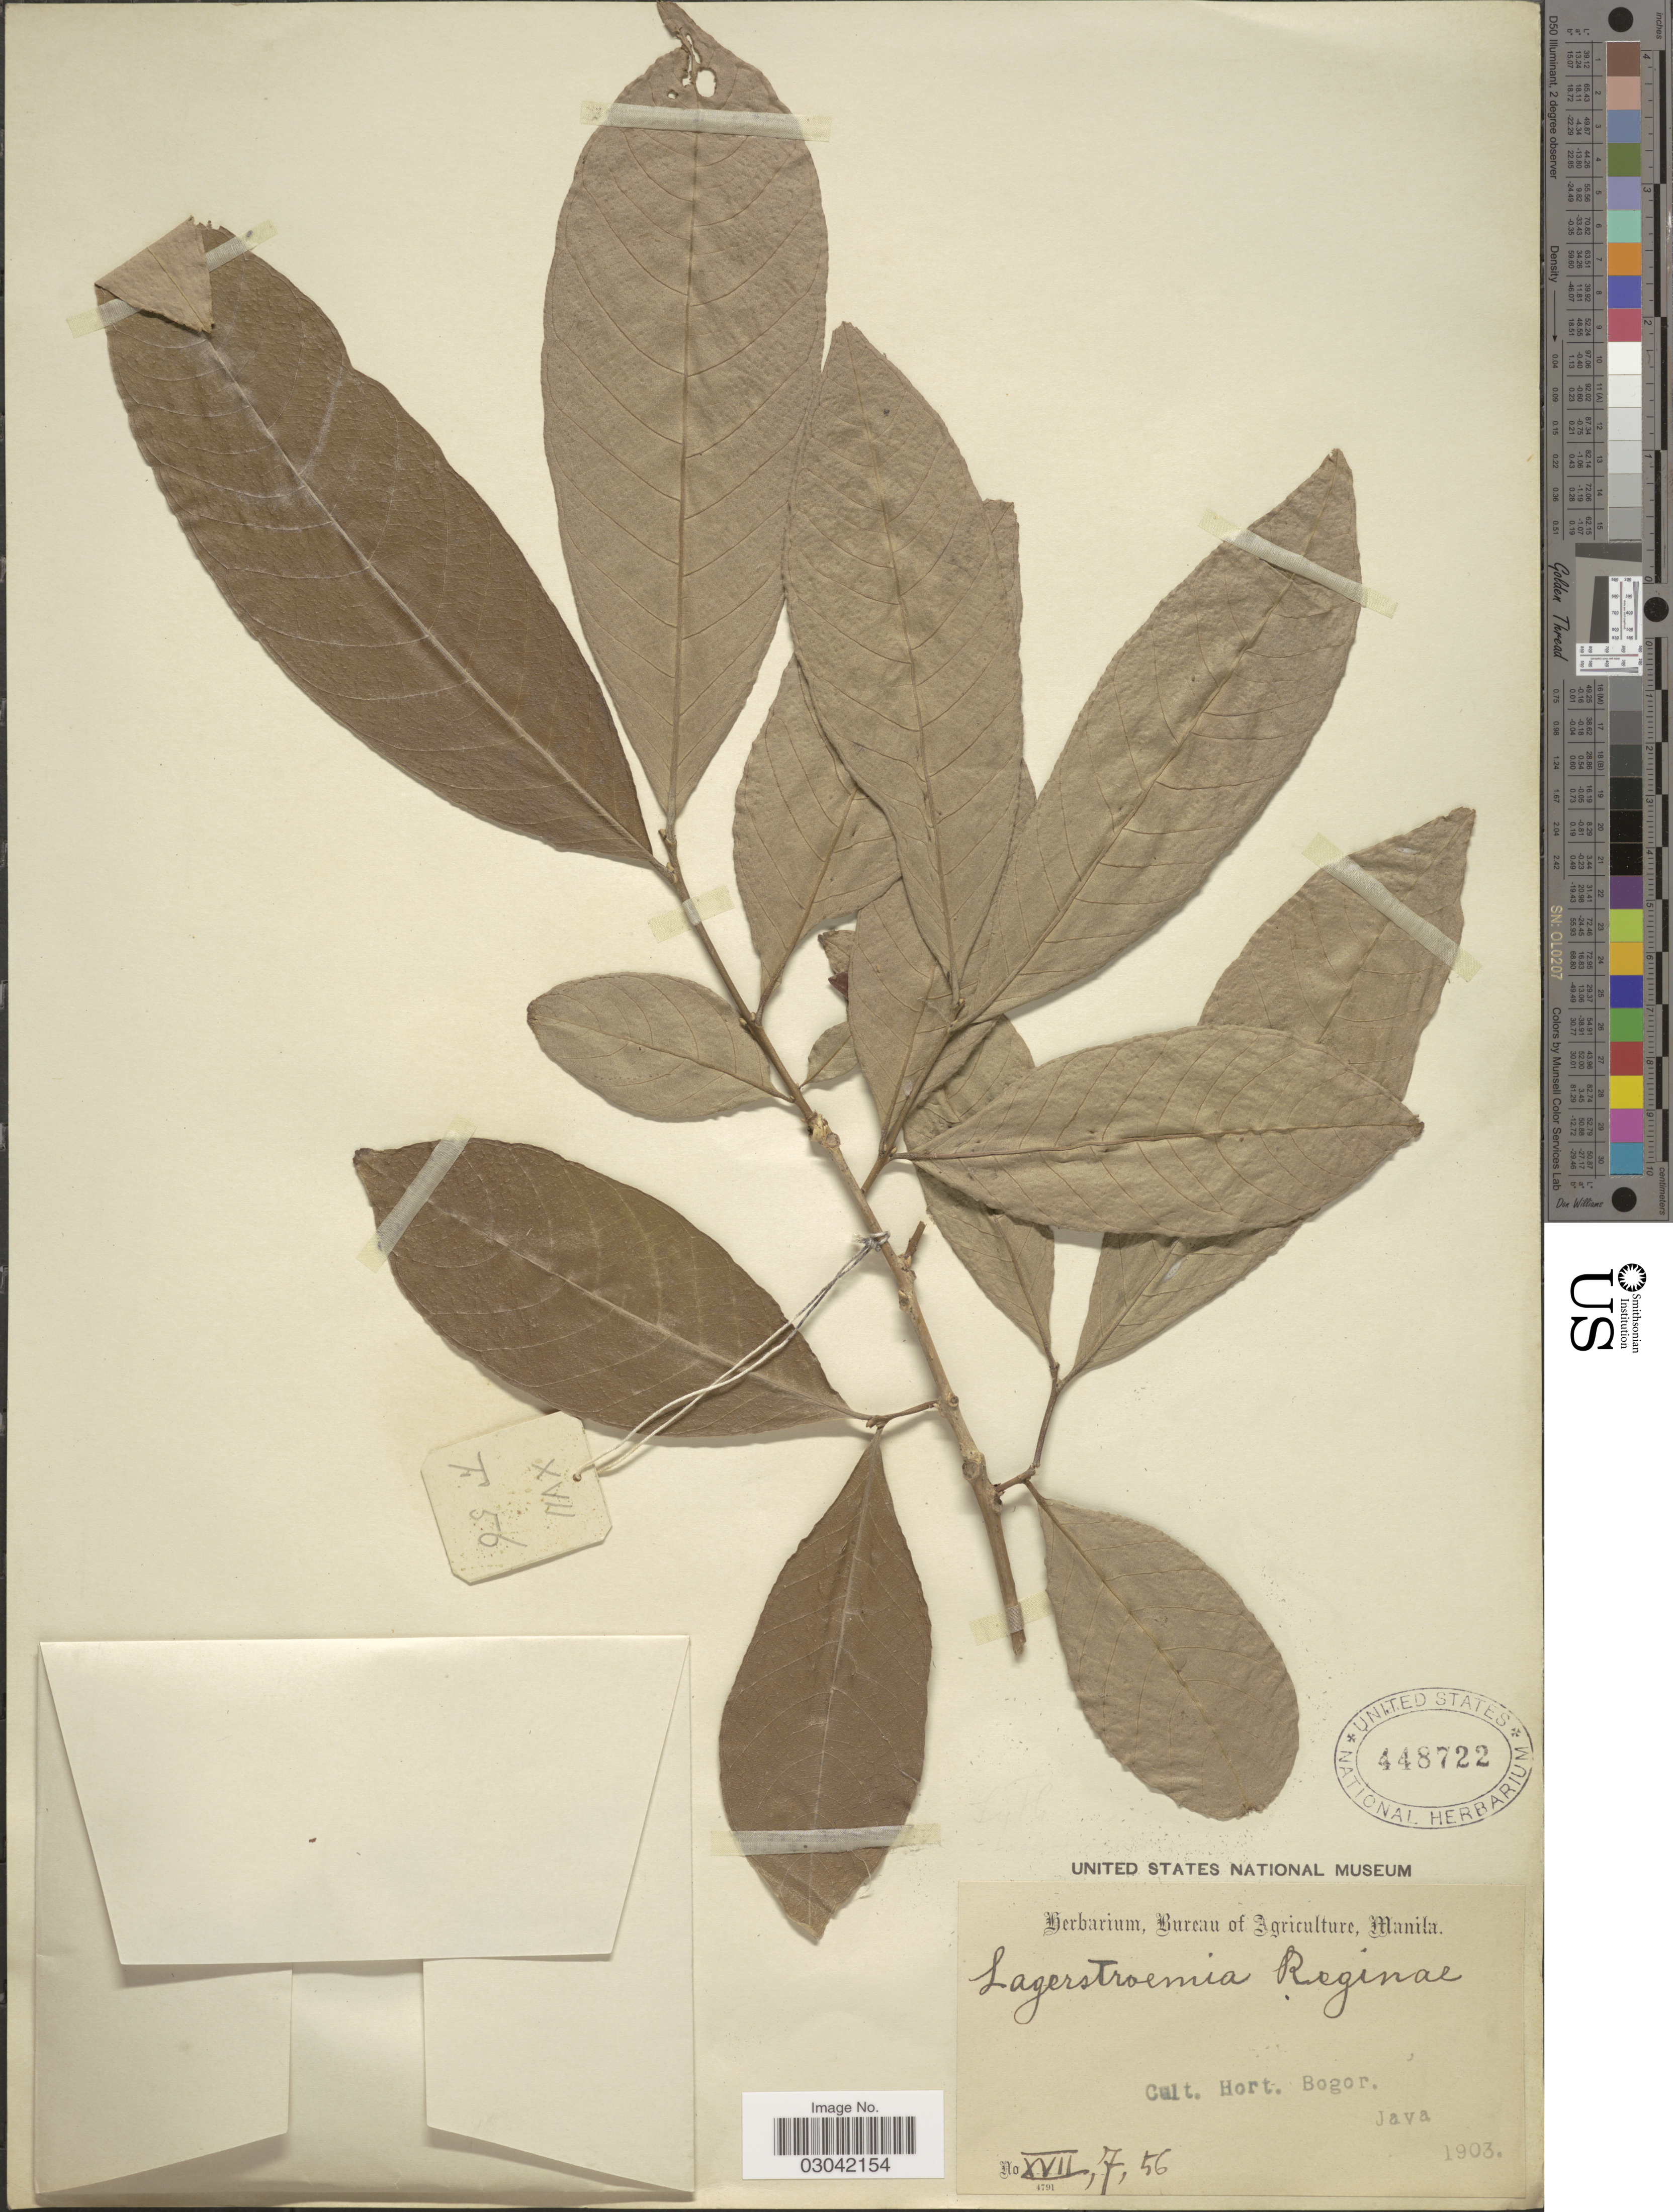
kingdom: Plantae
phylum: Tracheophyta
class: Magnoliopsida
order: Myrtales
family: Lythraceae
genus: Lagerstroemia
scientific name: Lagerstroemia reginae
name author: Roxb.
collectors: Cult. Hort. Bogor.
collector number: XVII,7,56?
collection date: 1903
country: Indonesia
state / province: Java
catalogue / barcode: US 448722